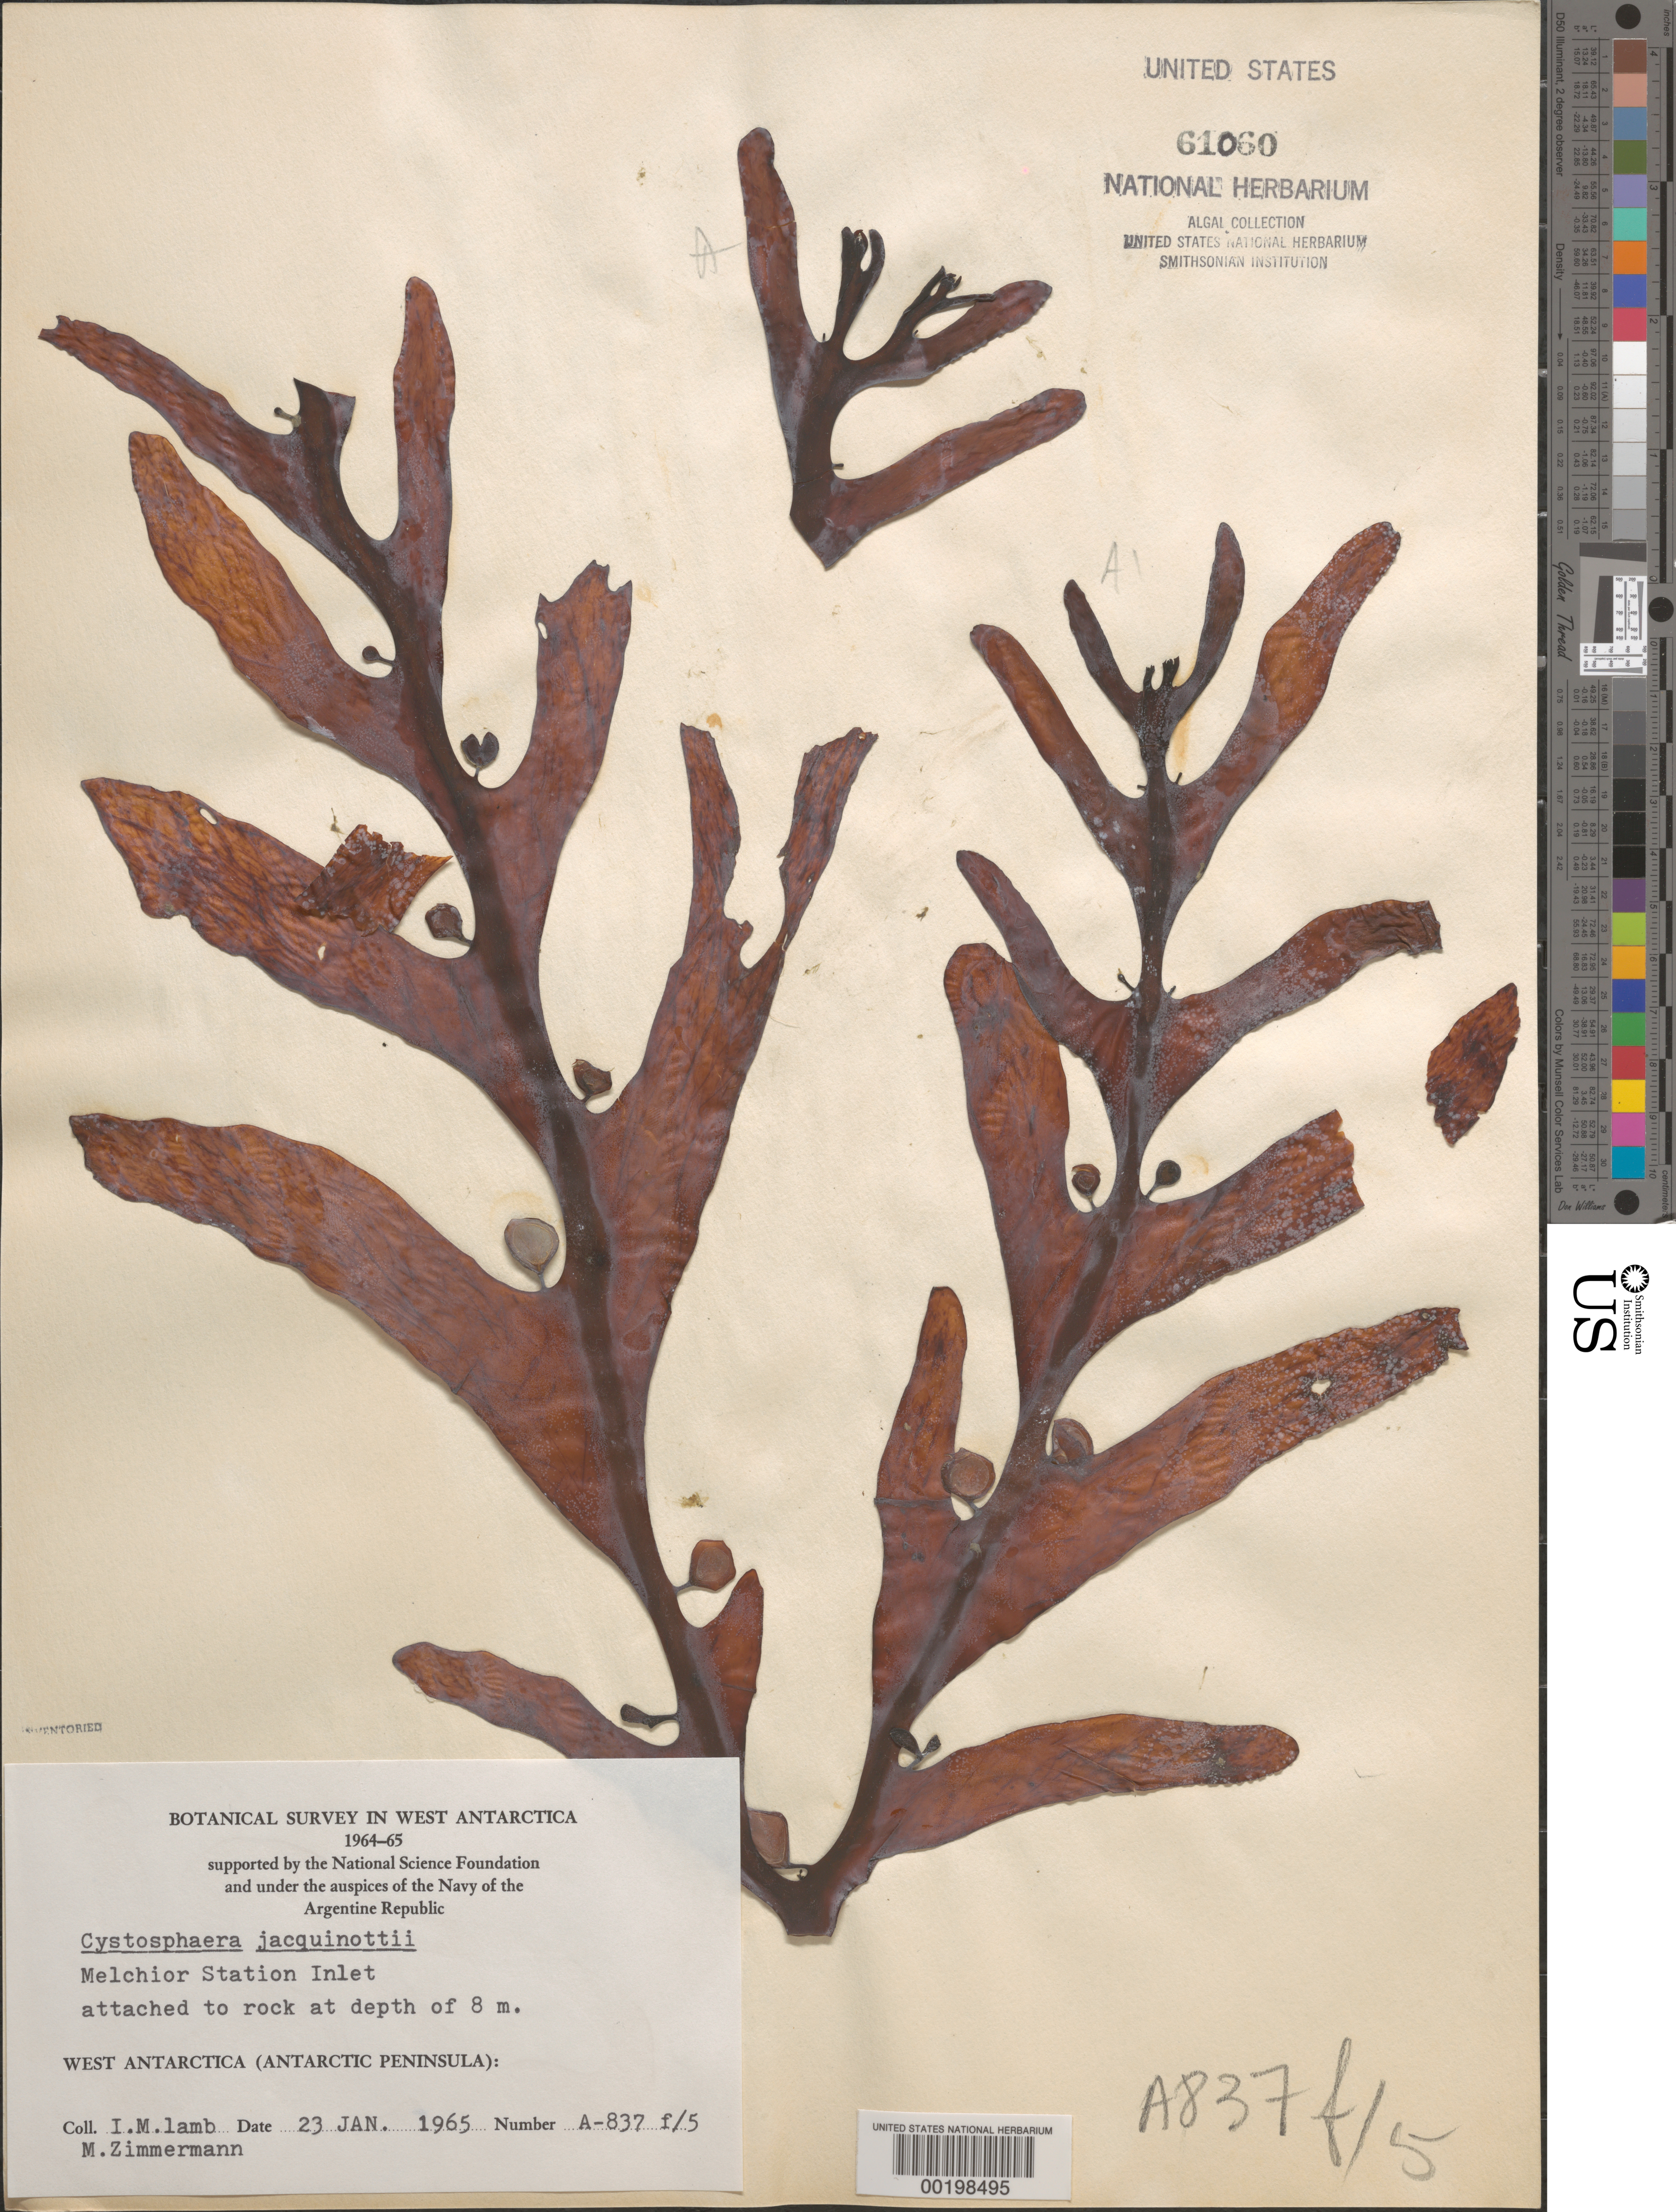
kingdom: Chromista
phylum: Ochrophyta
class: Phaeophyceae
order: Fucales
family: Seirococcaceae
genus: Cystosphaera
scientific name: Cystosphaera jacquinotii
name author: (Montagne) Skottsberg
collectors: I. M. Lamb & M. Zimmermann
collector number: A-837f-5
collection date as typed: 23 Jan 1965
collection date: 1965-01-23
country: Antarctica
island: Gamma Island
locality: Melchior Station Inlet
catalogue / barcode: US 61060